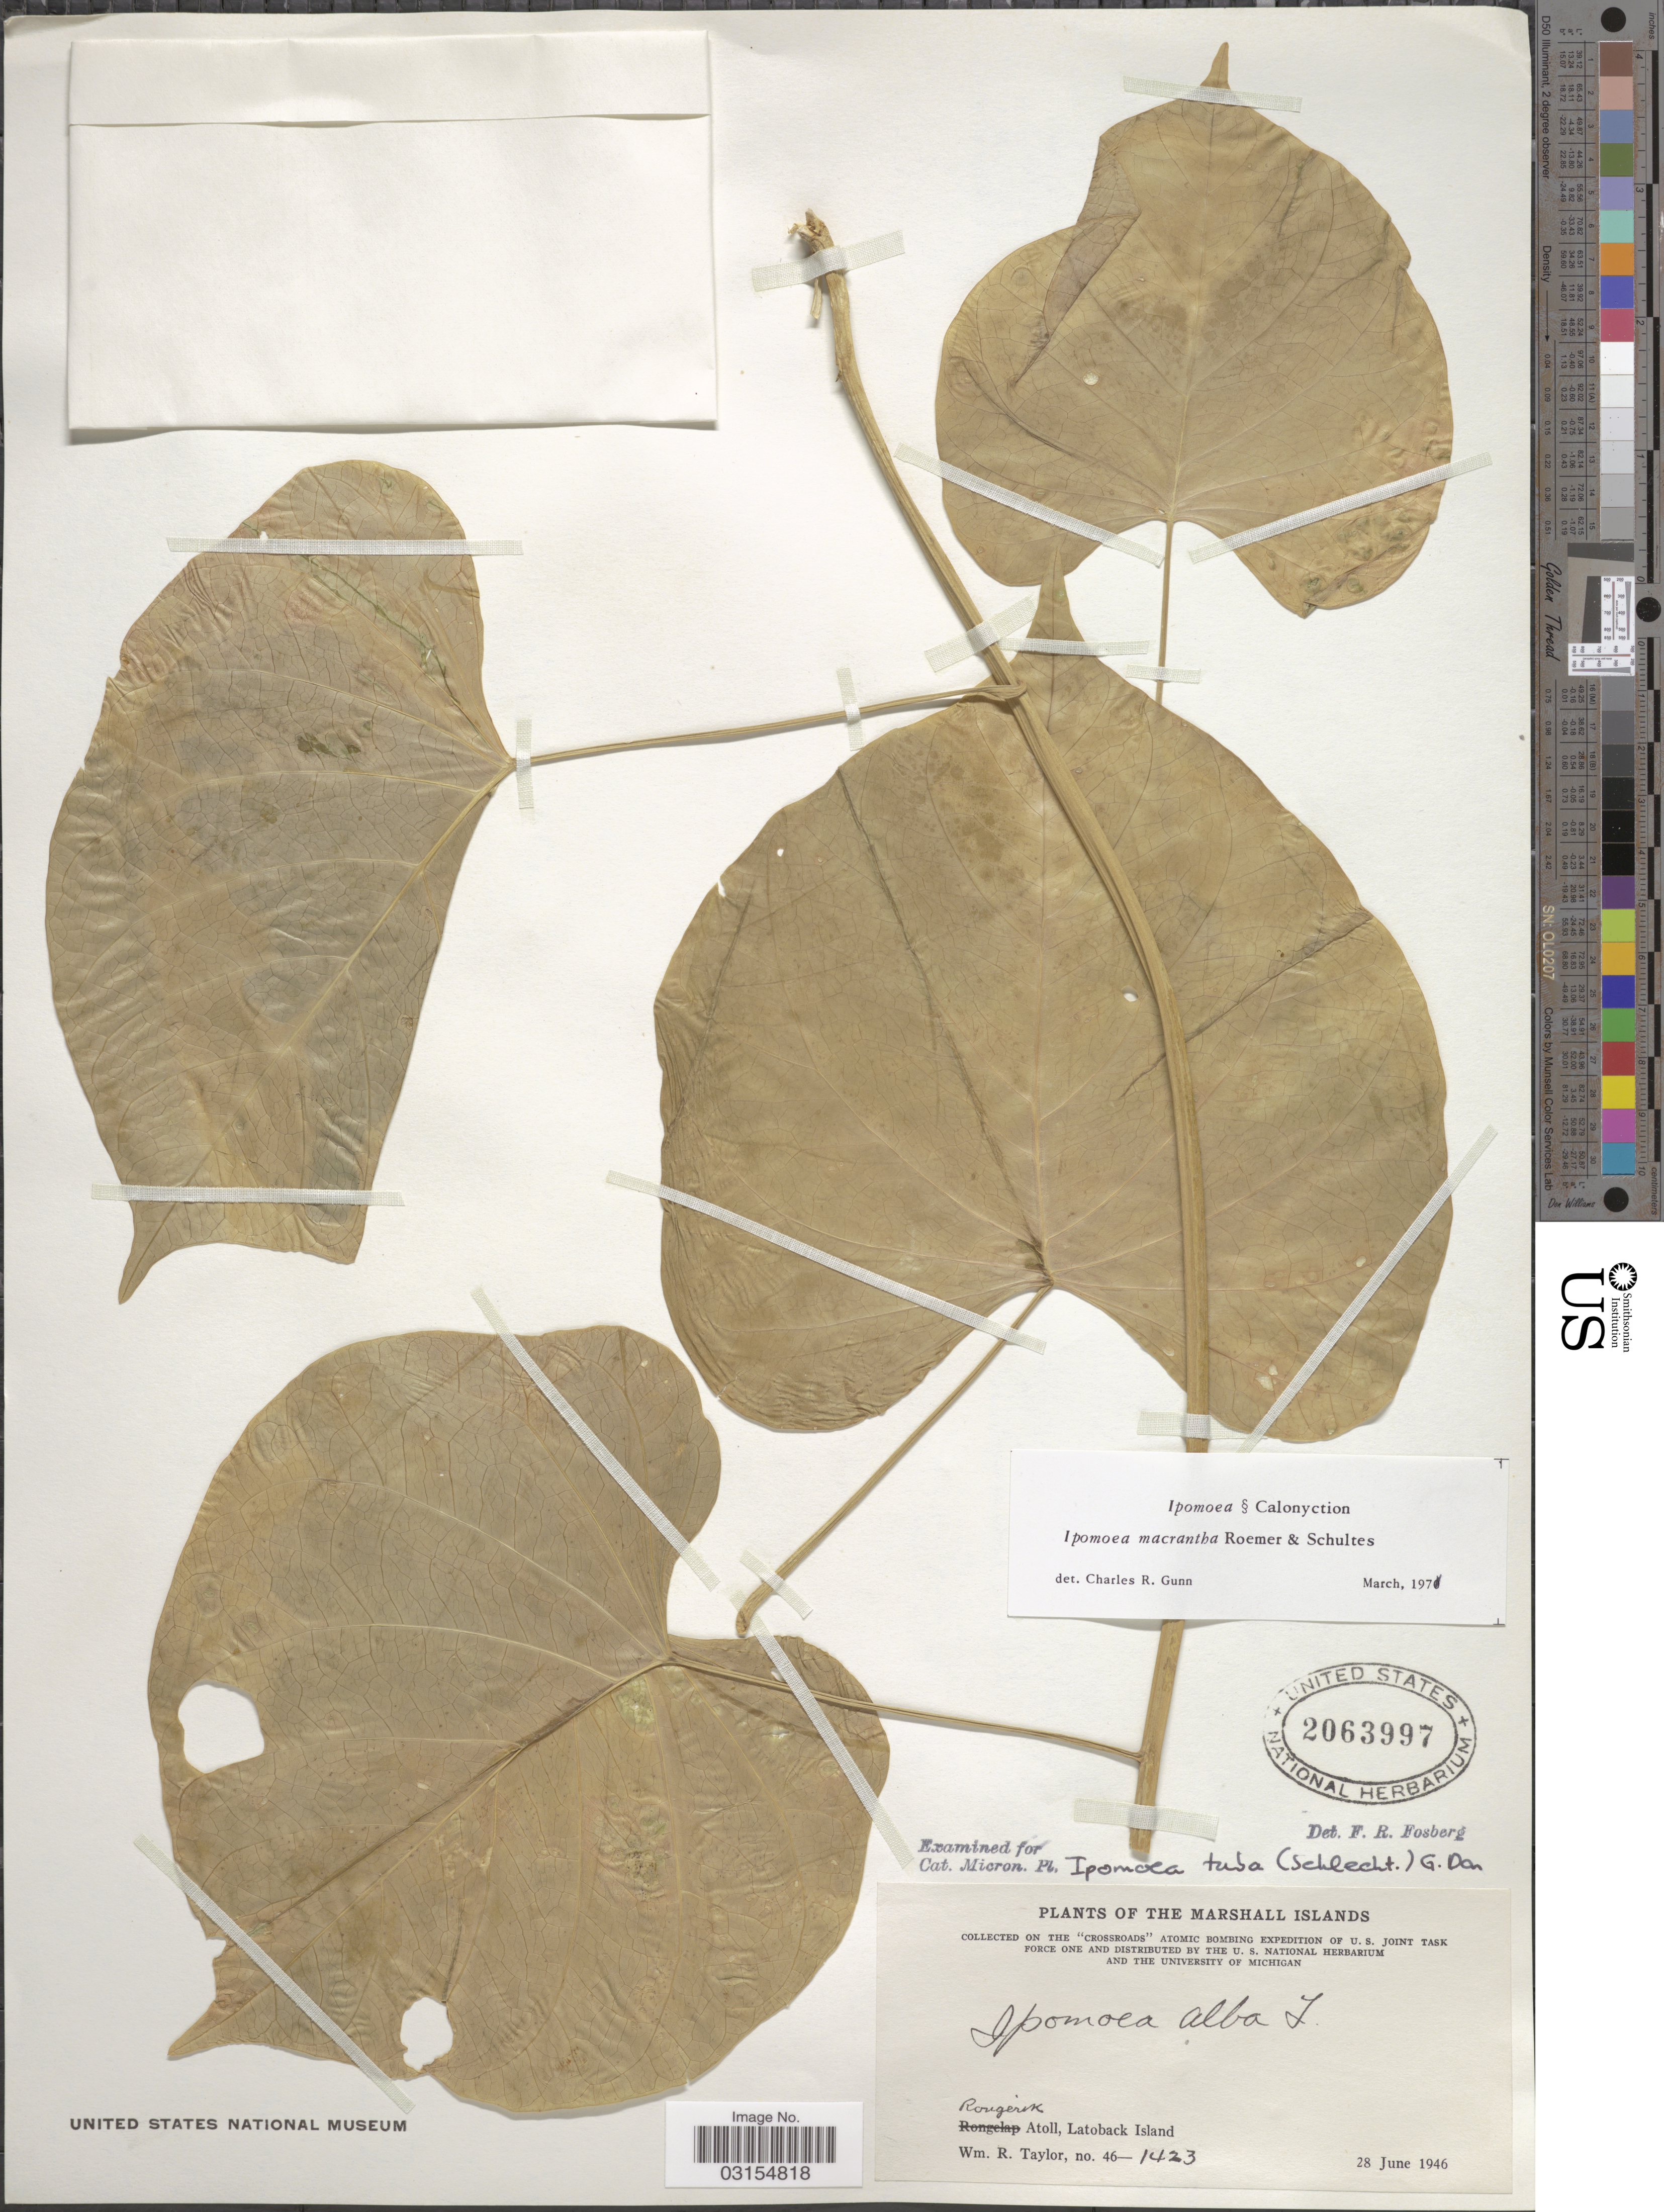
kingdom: Plantae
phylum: Tracheophyta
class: Magnoliopsida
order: Solanales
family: Convolvulaceae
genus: Ipomoea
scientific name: Ipomoea violacea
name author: L.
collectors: W. R. Taylor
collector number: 46-1423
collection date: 1946-06-28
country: Marshall Islands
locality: Rougerik [interpreted] Atoll, Latoback Island.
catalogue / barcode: US 2063997